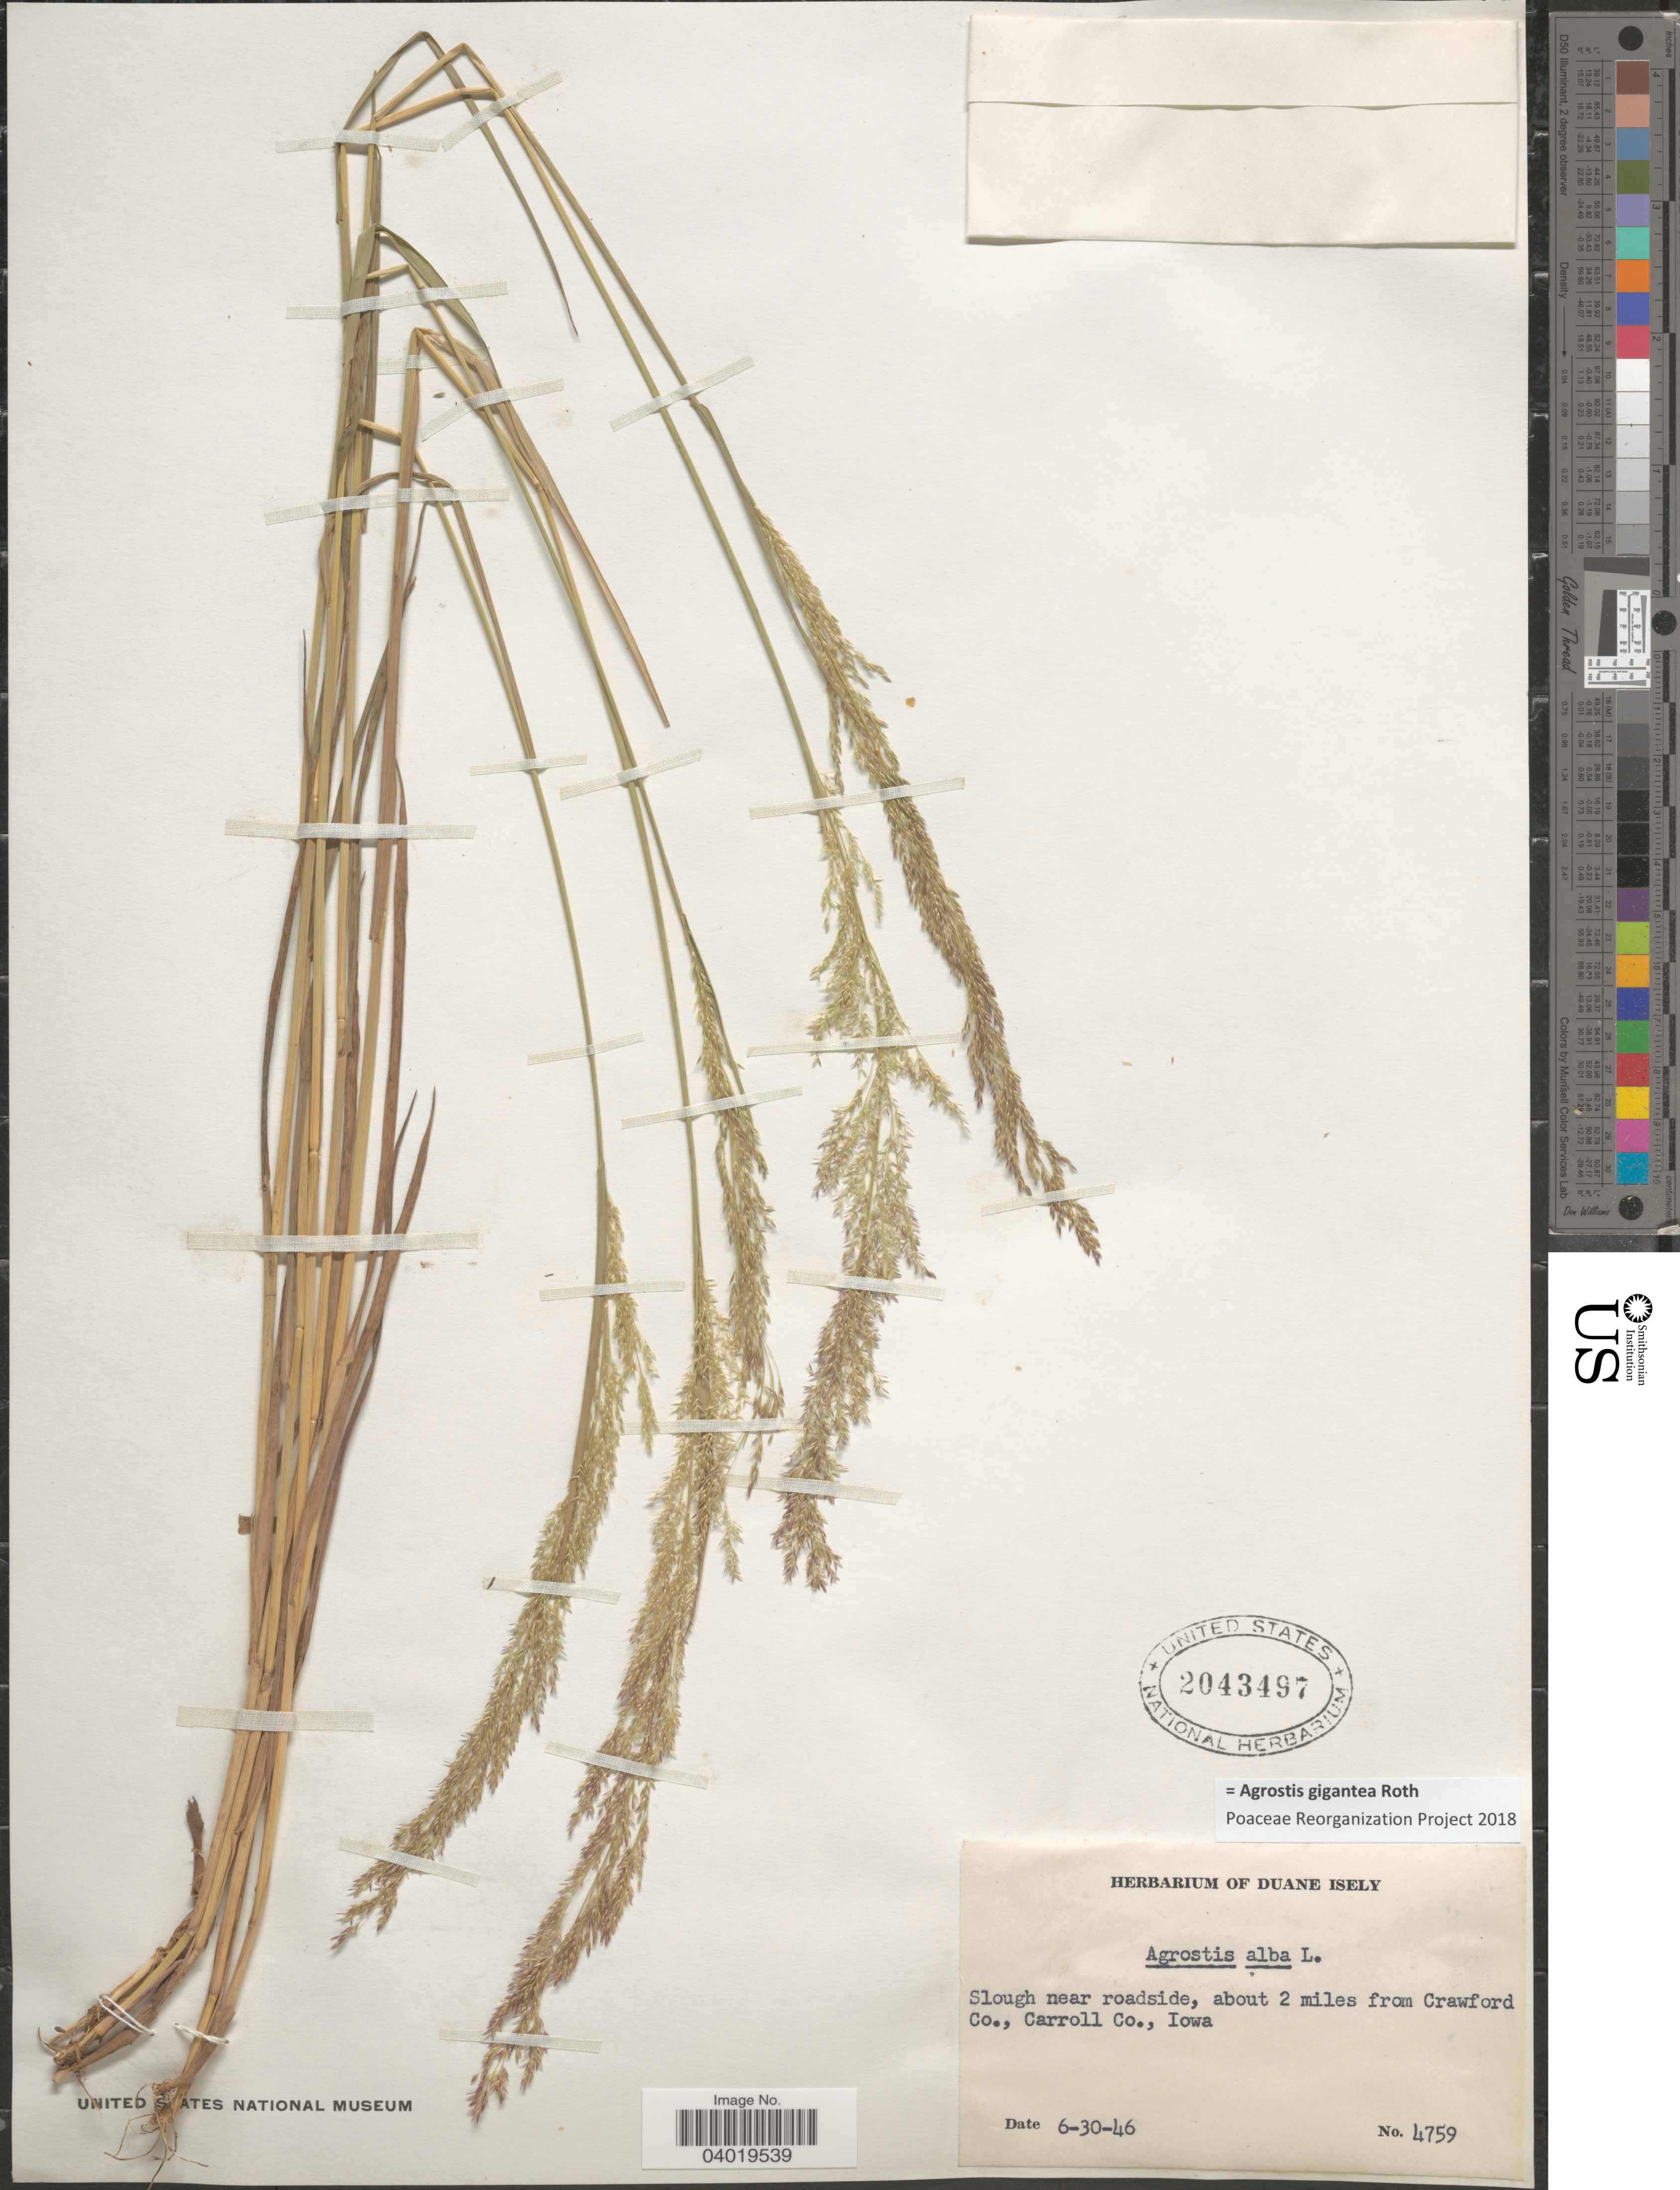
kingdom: Plantae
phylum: Tracheophyta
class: Liliopsida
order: Poales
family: Poaceae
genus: Agrostis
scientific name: Agrostis gigantea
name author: Roth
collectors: ex. herb. Duane Isely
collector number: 4759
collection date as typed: Transcribed d/m/y: 30/6/46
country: United States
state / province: Iowa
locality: Slough near roadside, about 2 miles from Crawford Co., Carroll Co.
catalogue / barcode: US 2043497